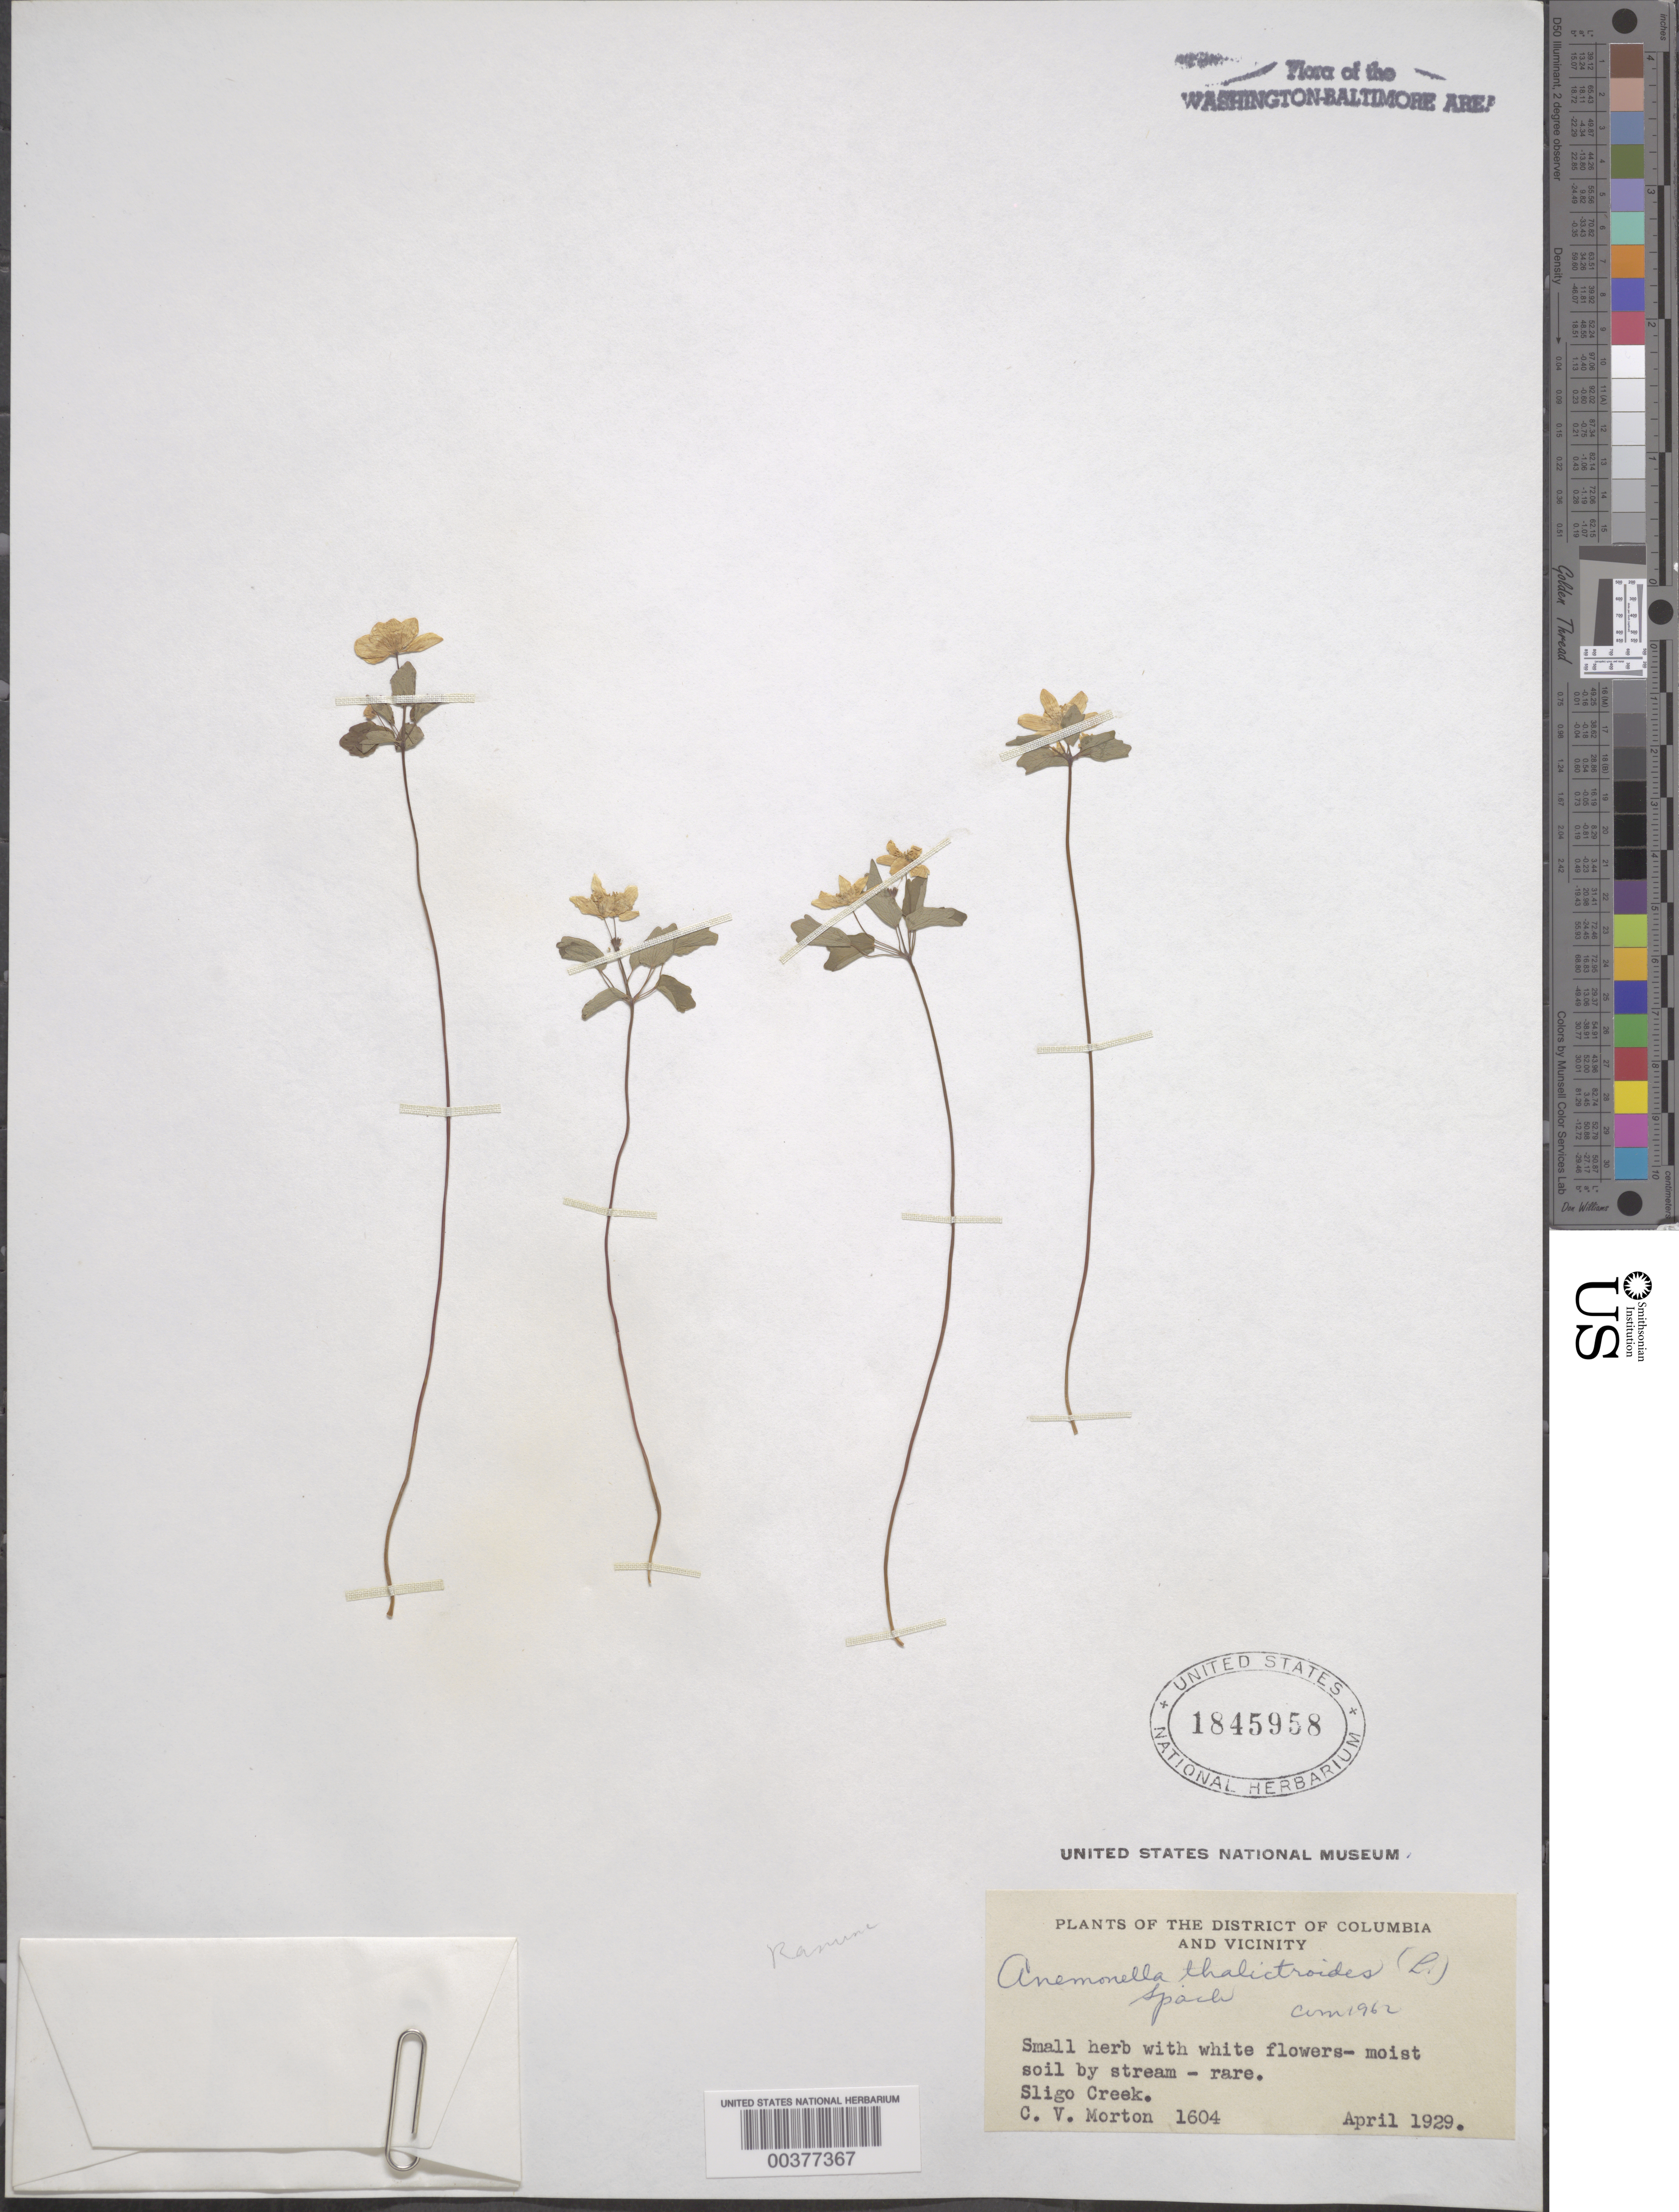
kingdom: Plantae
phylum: Tracheophyta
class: Magnoliopsida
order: Ranunculales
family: Ranunculaceae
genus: Thalictrum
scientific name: Thalictrum thalictroides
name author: (L.) A.J. Eames & B. Boivin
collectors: C. V. Morton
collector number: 1604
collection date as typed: Apr 1929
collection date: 1929-04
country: United States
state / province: Maryland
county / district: Montgomery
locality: Sligo Creek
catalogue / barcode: US 1845958